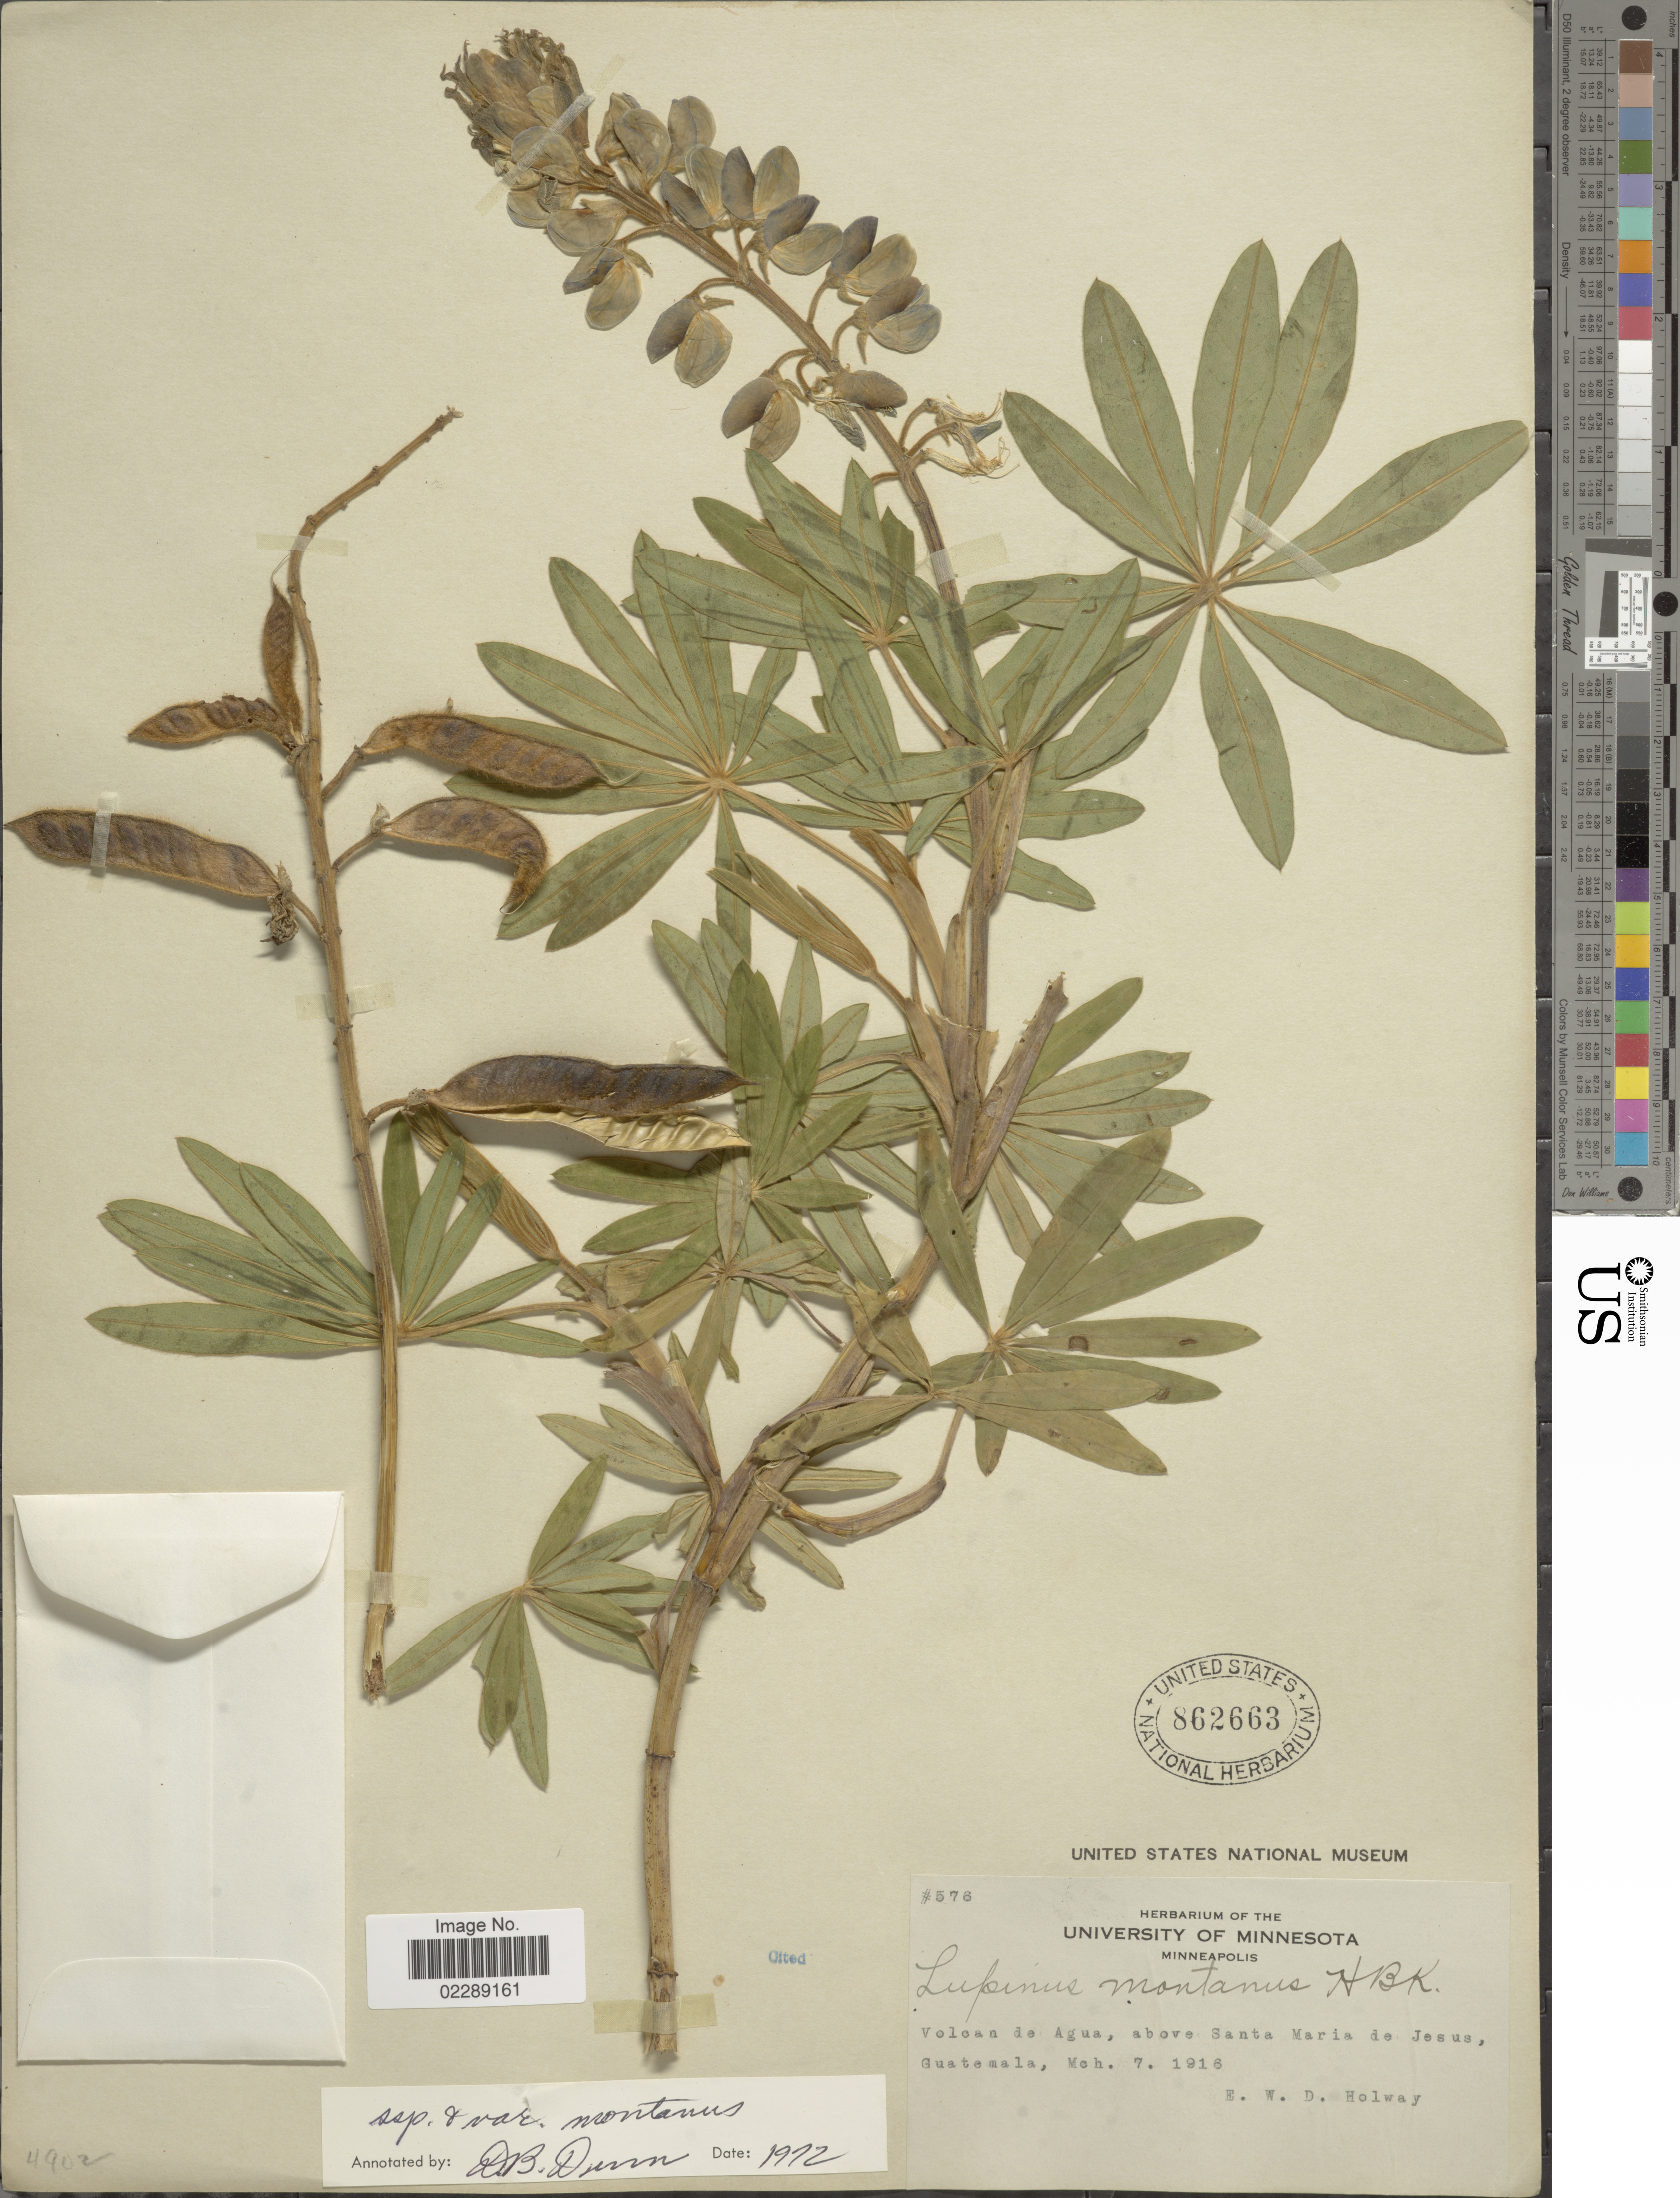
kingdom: Plantae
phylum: Tracheophyta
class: Magnoliopsida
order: Fabales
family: Fabaceae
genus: Lupinus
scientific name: Lupinus montanus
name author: Kunth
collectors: E. W. D. Holway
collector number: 578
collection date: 1916-03-07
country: United States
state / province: Minnesota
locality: Volcan de Agua, above Santa Maria de Jesus, Guatemala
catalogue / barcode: US 862663